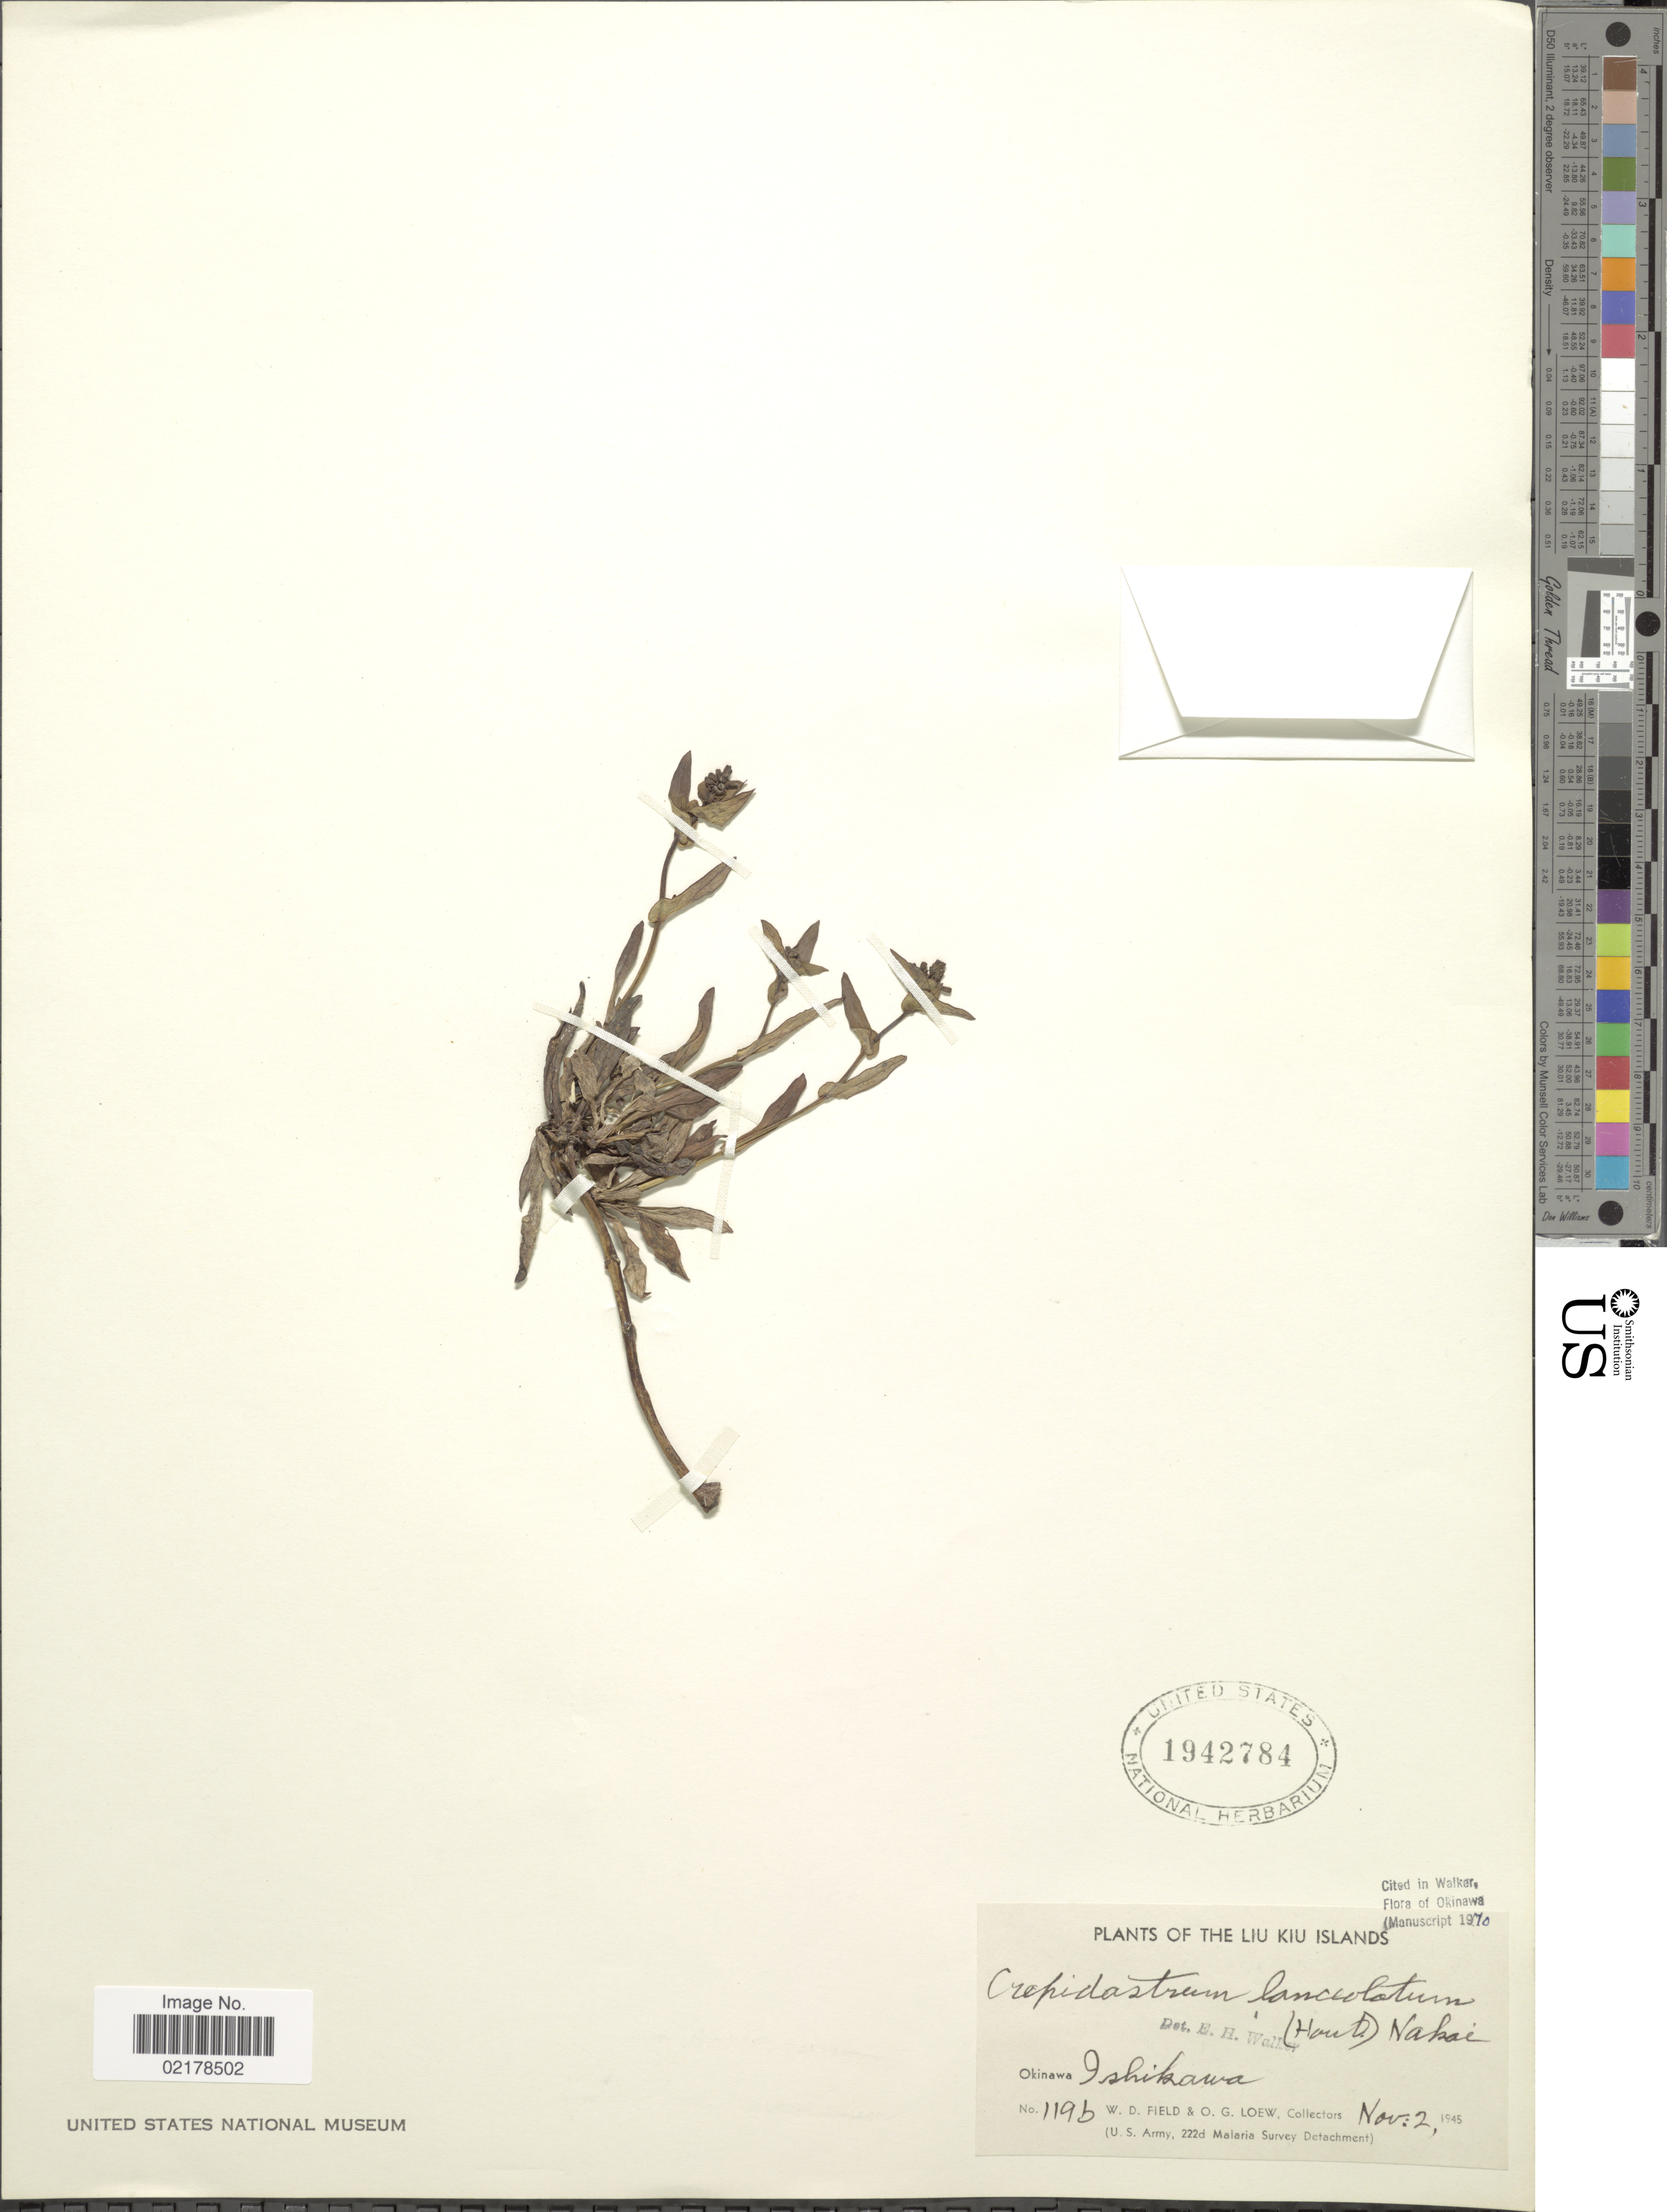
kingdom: Plantae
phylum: Tracheophyta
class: Magnoliopsida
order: Asterales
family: Asteraceae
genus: Crepidiastrum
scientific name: Crepidiastrum lanceolatum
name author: (Houtt.) Nakai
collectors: W. D. Field & O. G. Loew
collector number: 119b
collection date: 1945-11-02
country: Japan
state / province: Okinawa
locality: The Liu Kiu Islands, Okinawa Ishikawa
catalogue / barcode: US 1942784